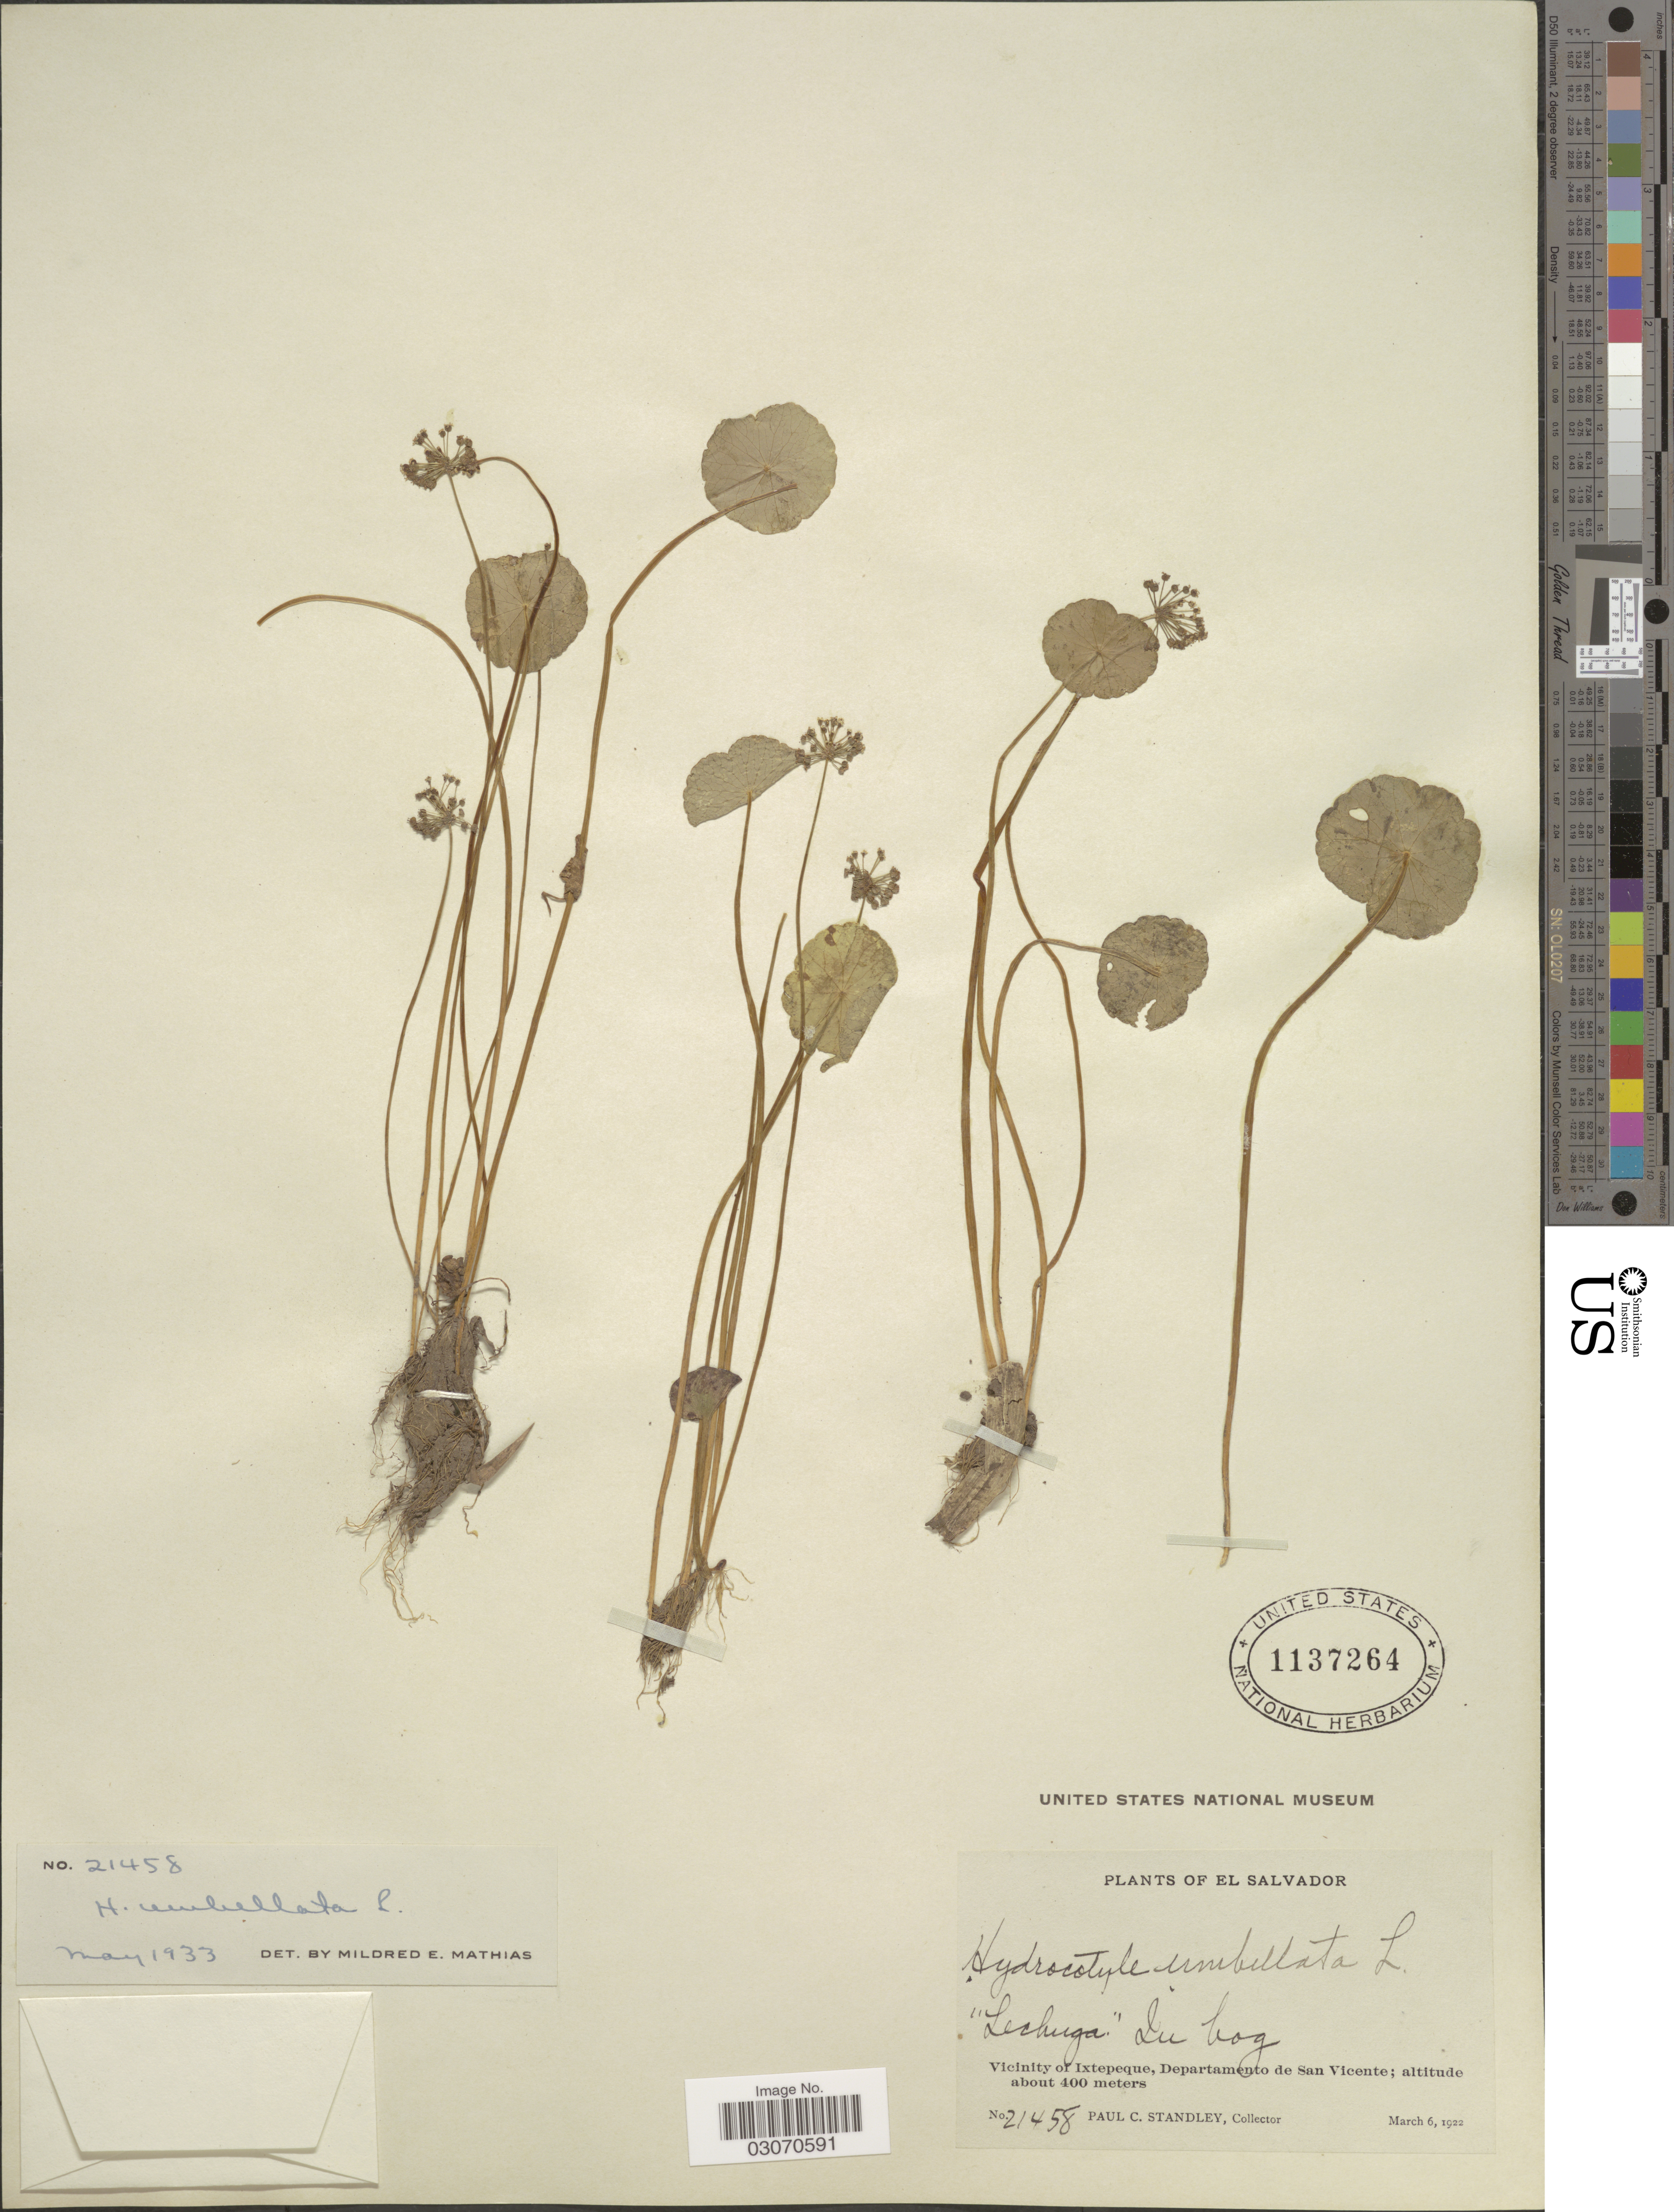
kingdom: Plantae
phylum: Tracheophyta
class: Magnoliopsida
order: Apiales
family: Araliaceae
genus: Hydrocotyle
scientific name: Hydrocotyle umbellata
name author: L.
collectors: P. C. Standley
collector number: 21458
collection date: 1922-03-06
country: El Salvador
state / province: San Vincente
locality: Vicinity of Ixtepeque, Departamento de San Vicente.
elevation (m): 400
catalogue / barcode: US 1137264